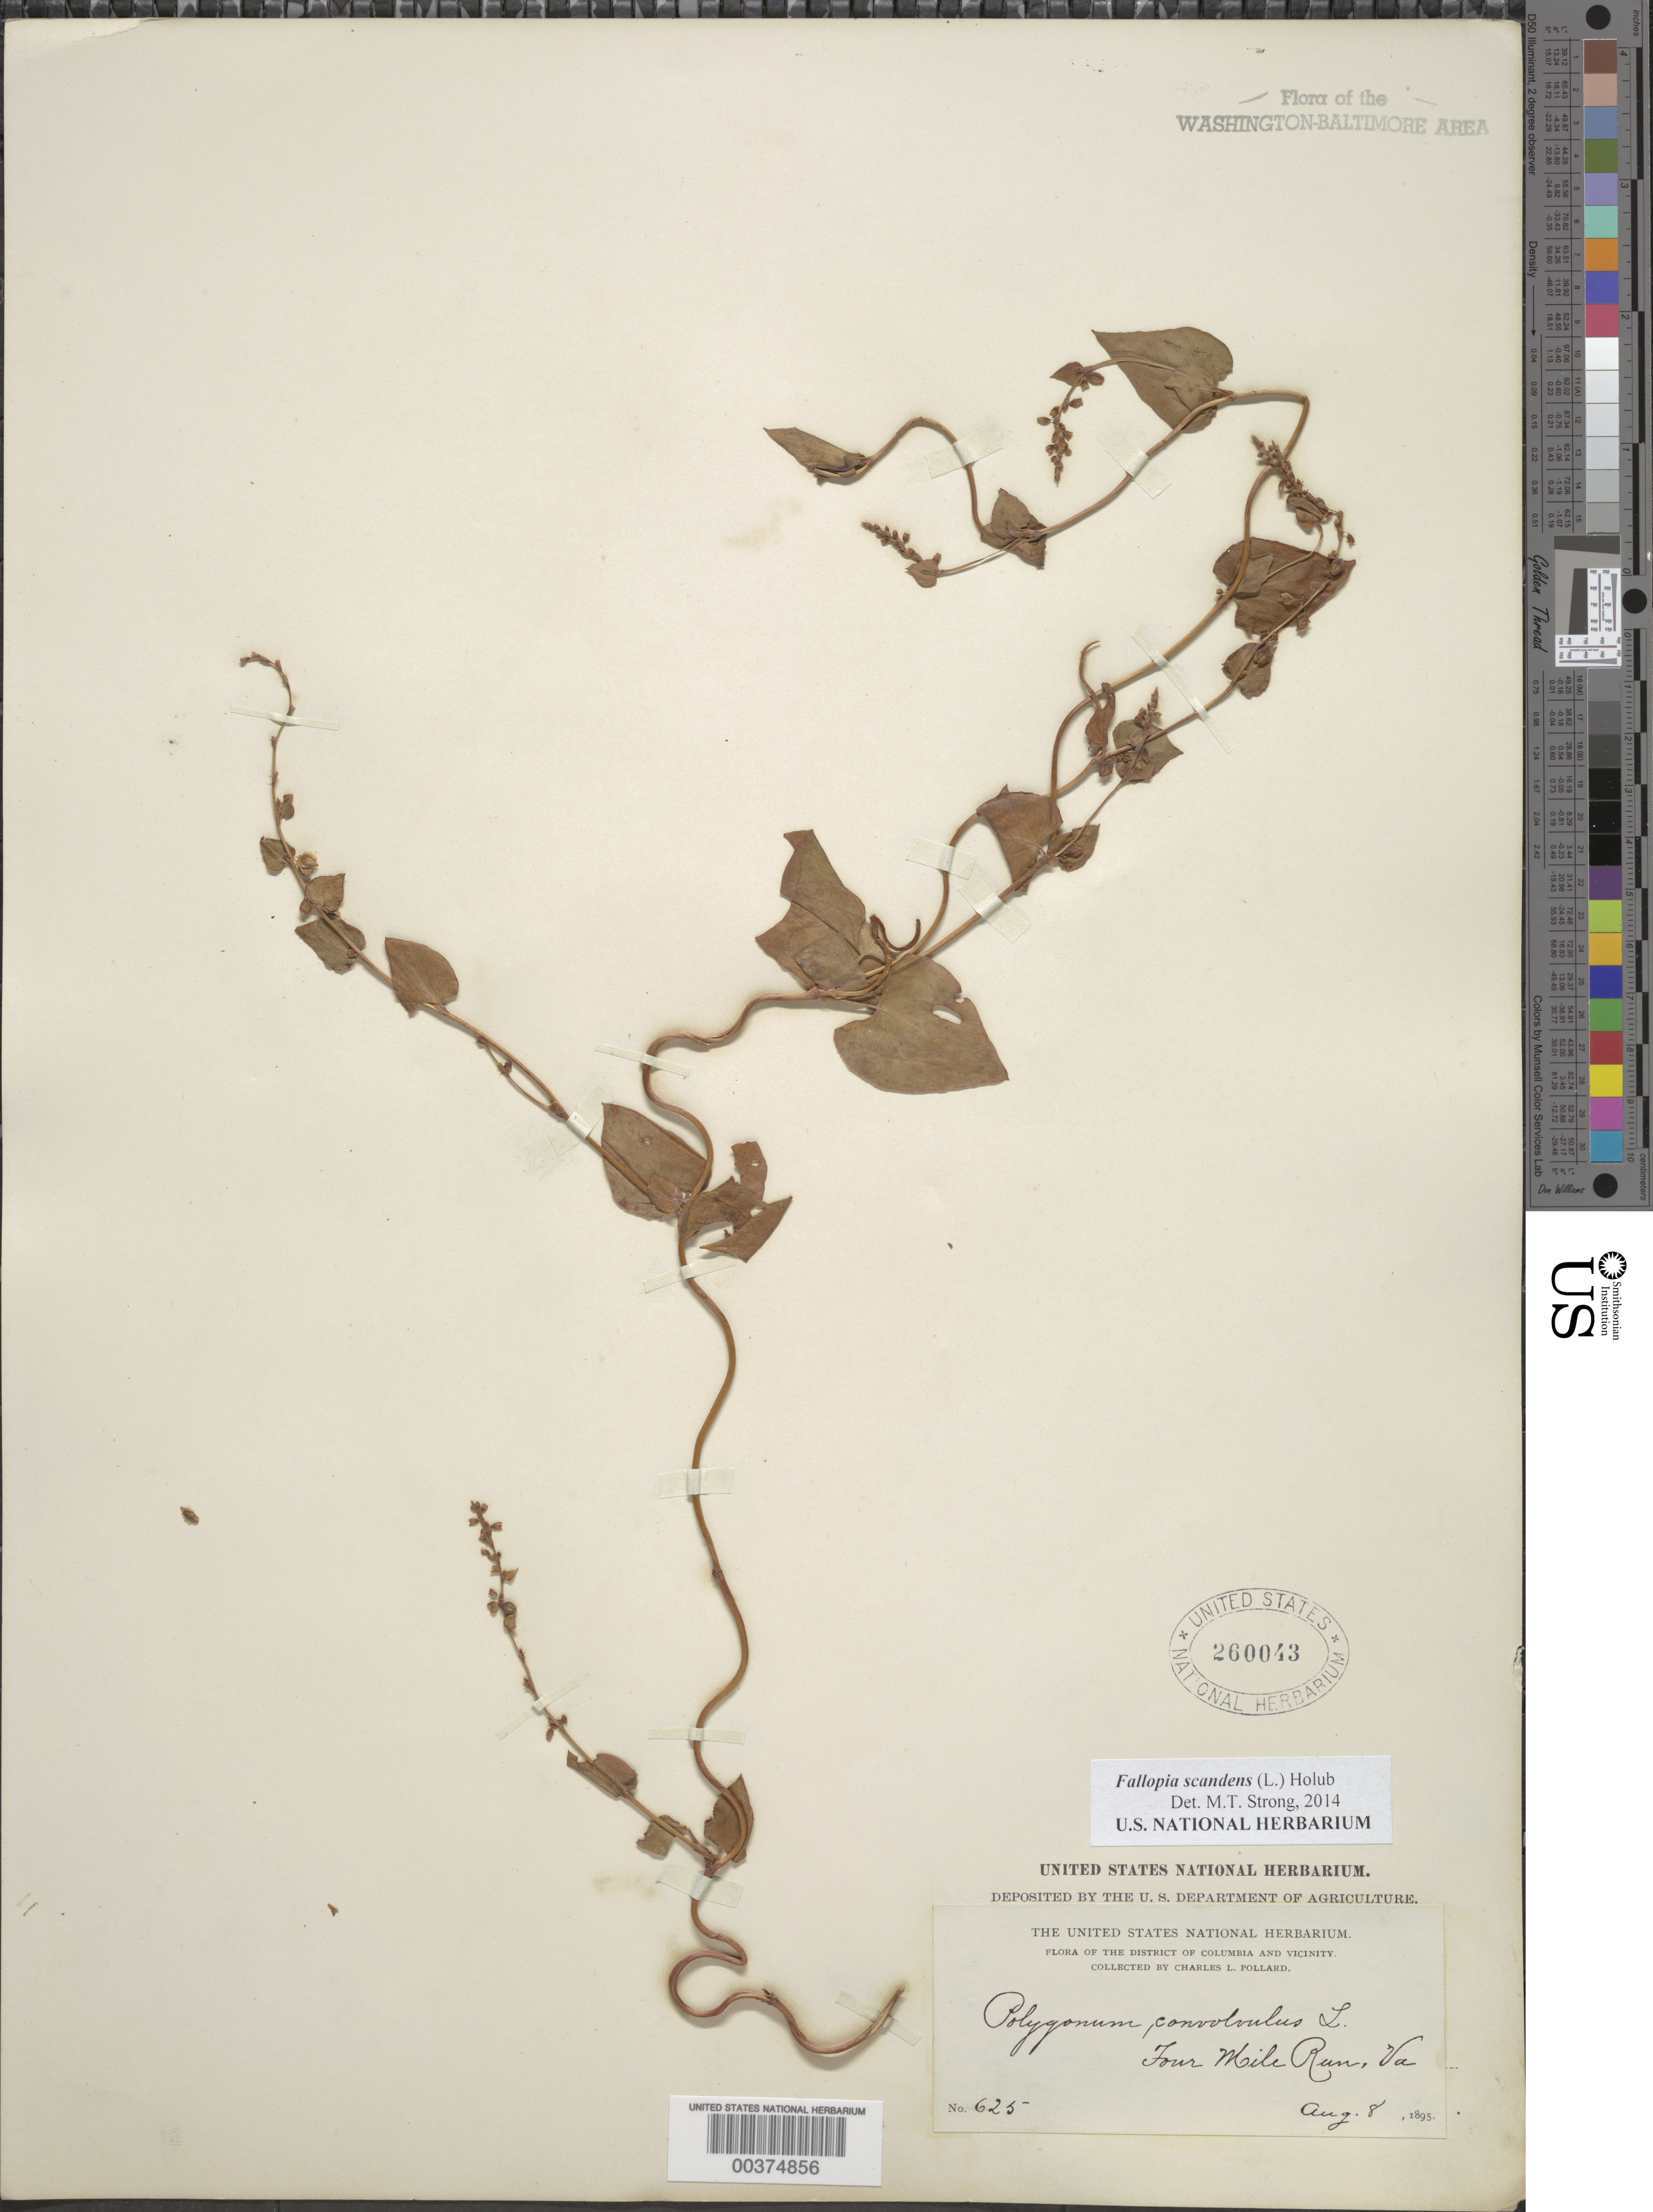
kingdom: Plantae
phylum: Tracheophyta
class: Magnoliopsida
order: Caryophyllales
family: Polygonaceae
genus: Fallopia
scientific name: Fallopia scandens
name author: (L.) Holub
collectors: C. L. Pollard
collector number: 625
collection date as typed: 08 Aug 1895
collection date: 1895-08-08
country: United States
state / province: Virginia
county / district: Arlington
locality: Four Mile Run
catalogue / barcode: US 260043